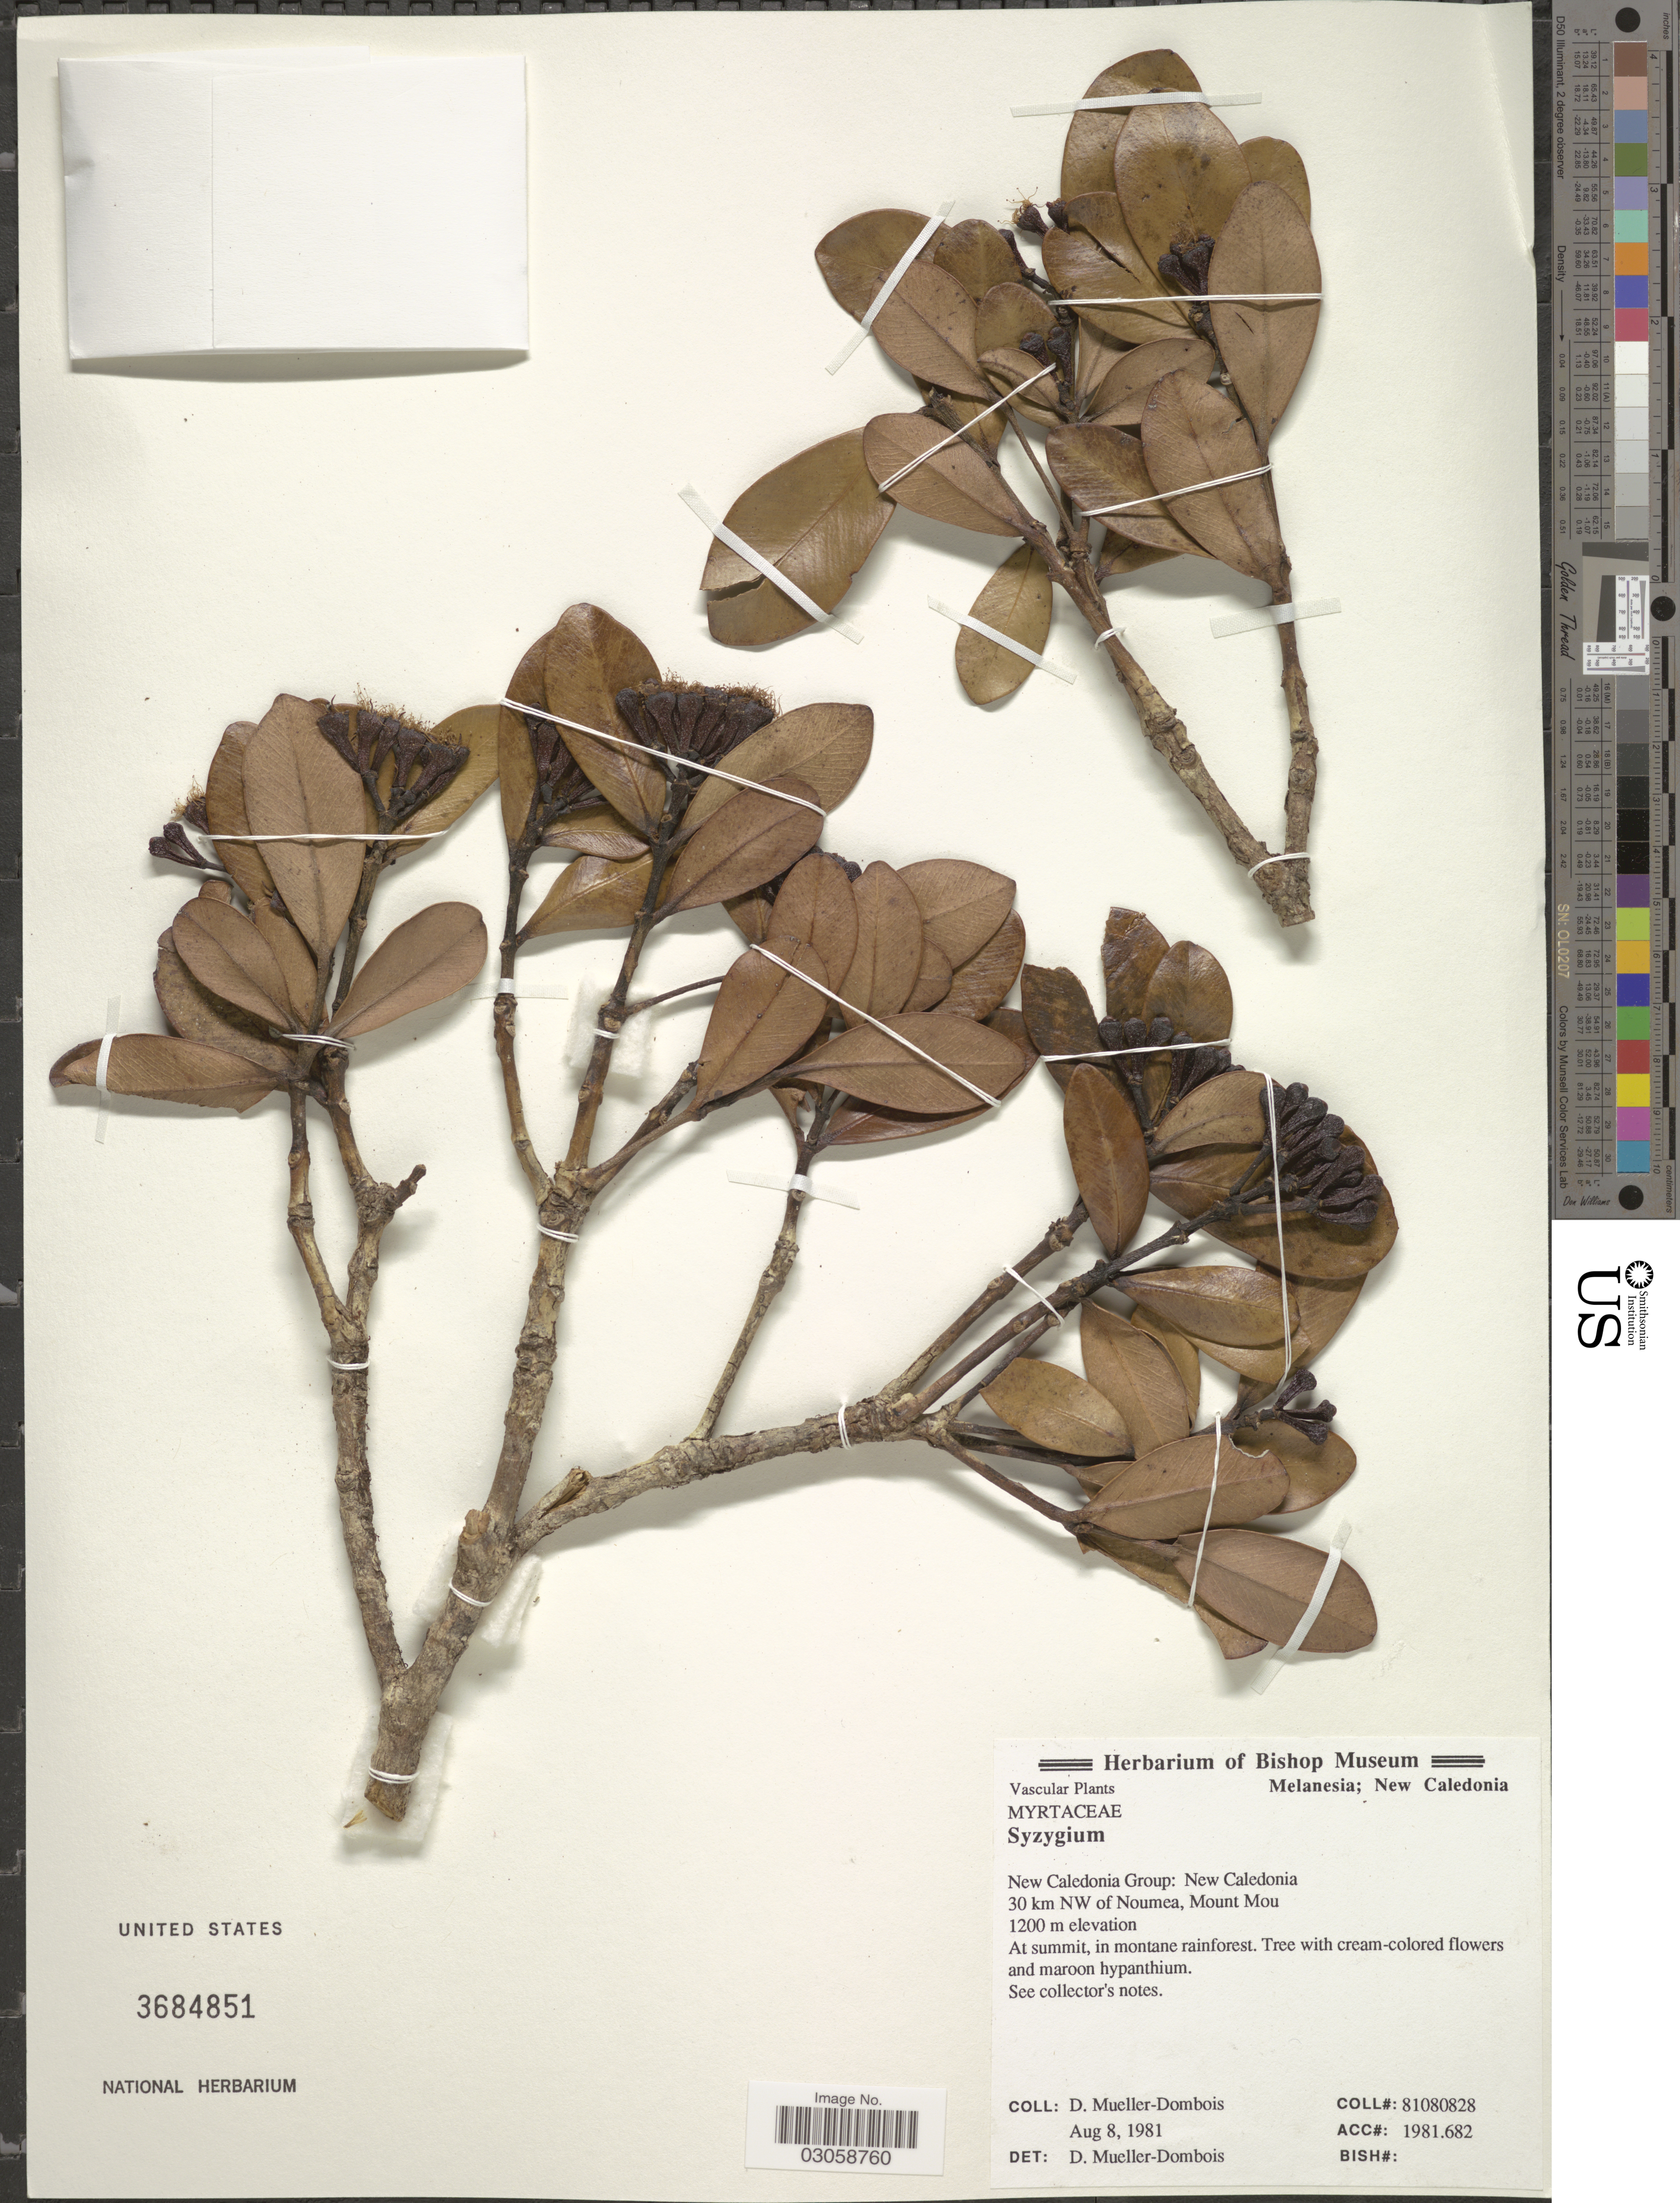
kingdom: Plantae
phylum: Tracheophyta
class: Magnoliopsida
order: Myrtales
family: Myrtaceae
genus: Syzygium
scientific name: Syzygium sp.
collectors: D. Mueller-Dombois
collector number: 81080828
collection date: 1981-08-08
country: New Caledonia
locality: New Caledonia Group: New Caledonia, 30 km NW of Noumea, Mount Mou, Melanesia.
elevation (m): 1200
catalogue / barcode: US 3684851